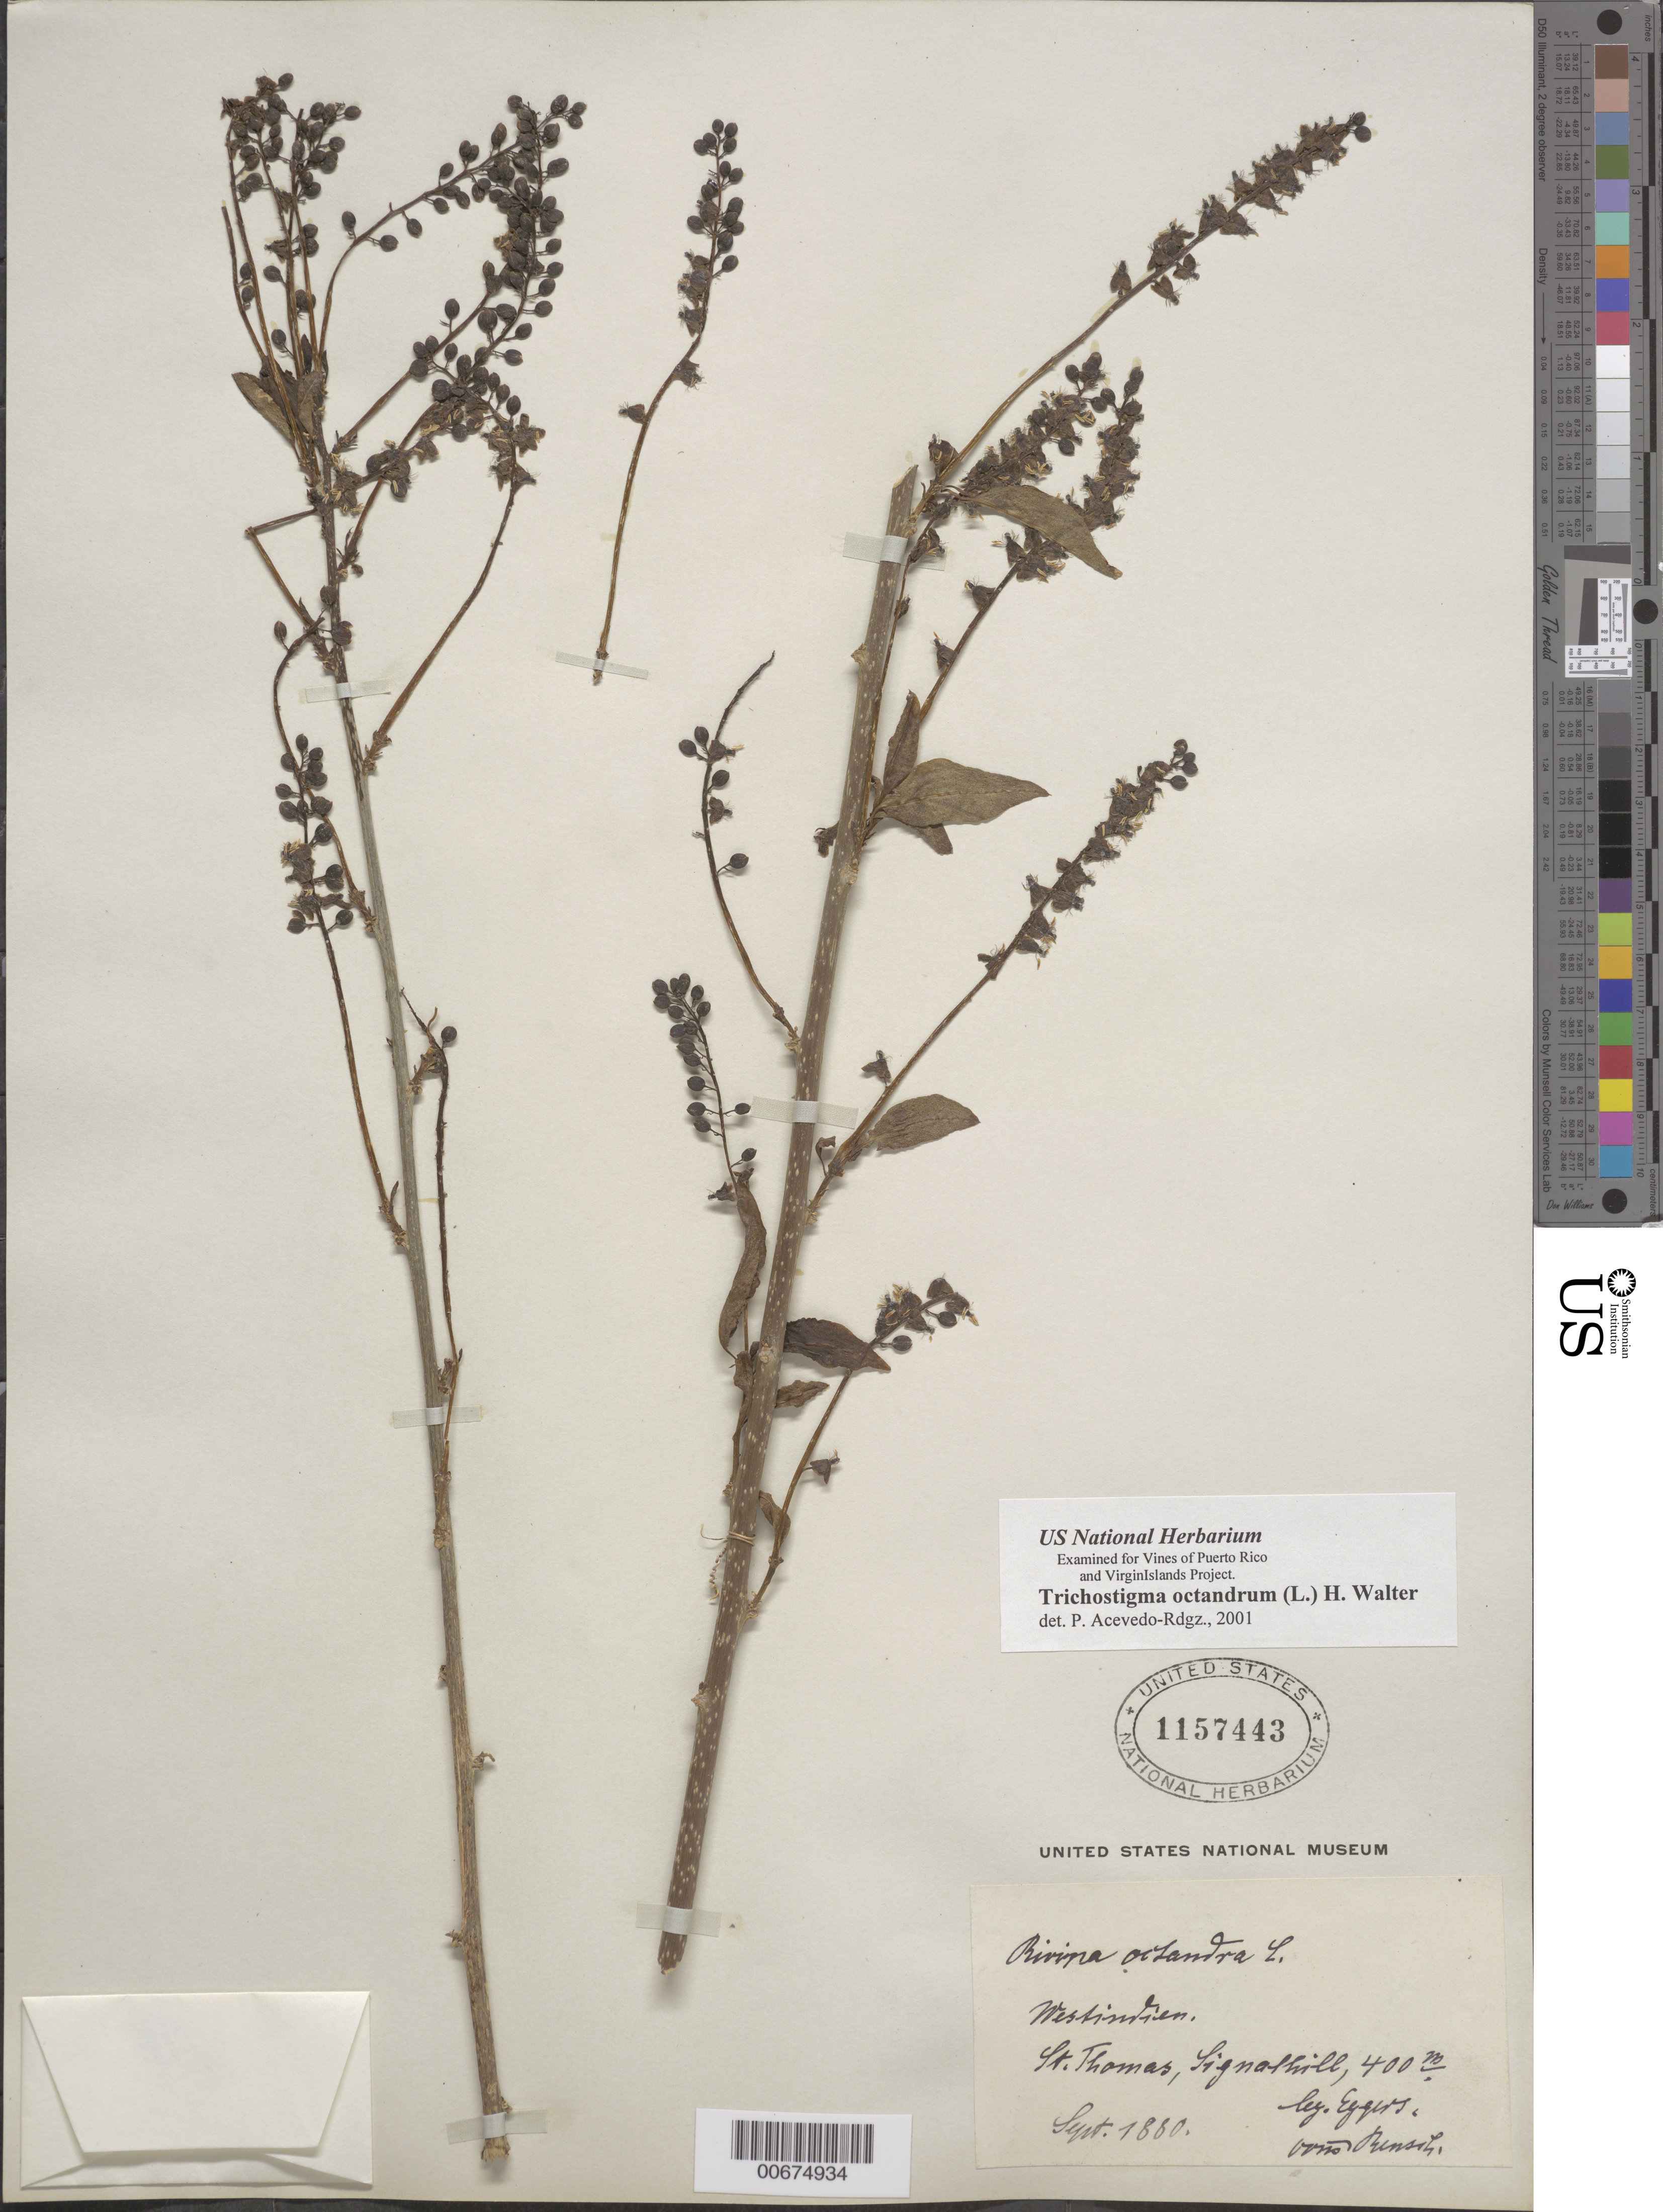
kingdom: Plantae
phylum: Tracheophyta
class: Magnoliopsida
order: Caryophyllales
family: Phytolaccaceae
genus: Trichostigma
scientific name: Trichostigma octandrum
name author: (L.) H. Walter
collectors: -. Eggers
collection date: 1880-09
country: U.S. Virgin Islands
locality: Westindien. St. Thomas, Signalhill.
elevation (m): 400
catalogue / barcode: US 1157443